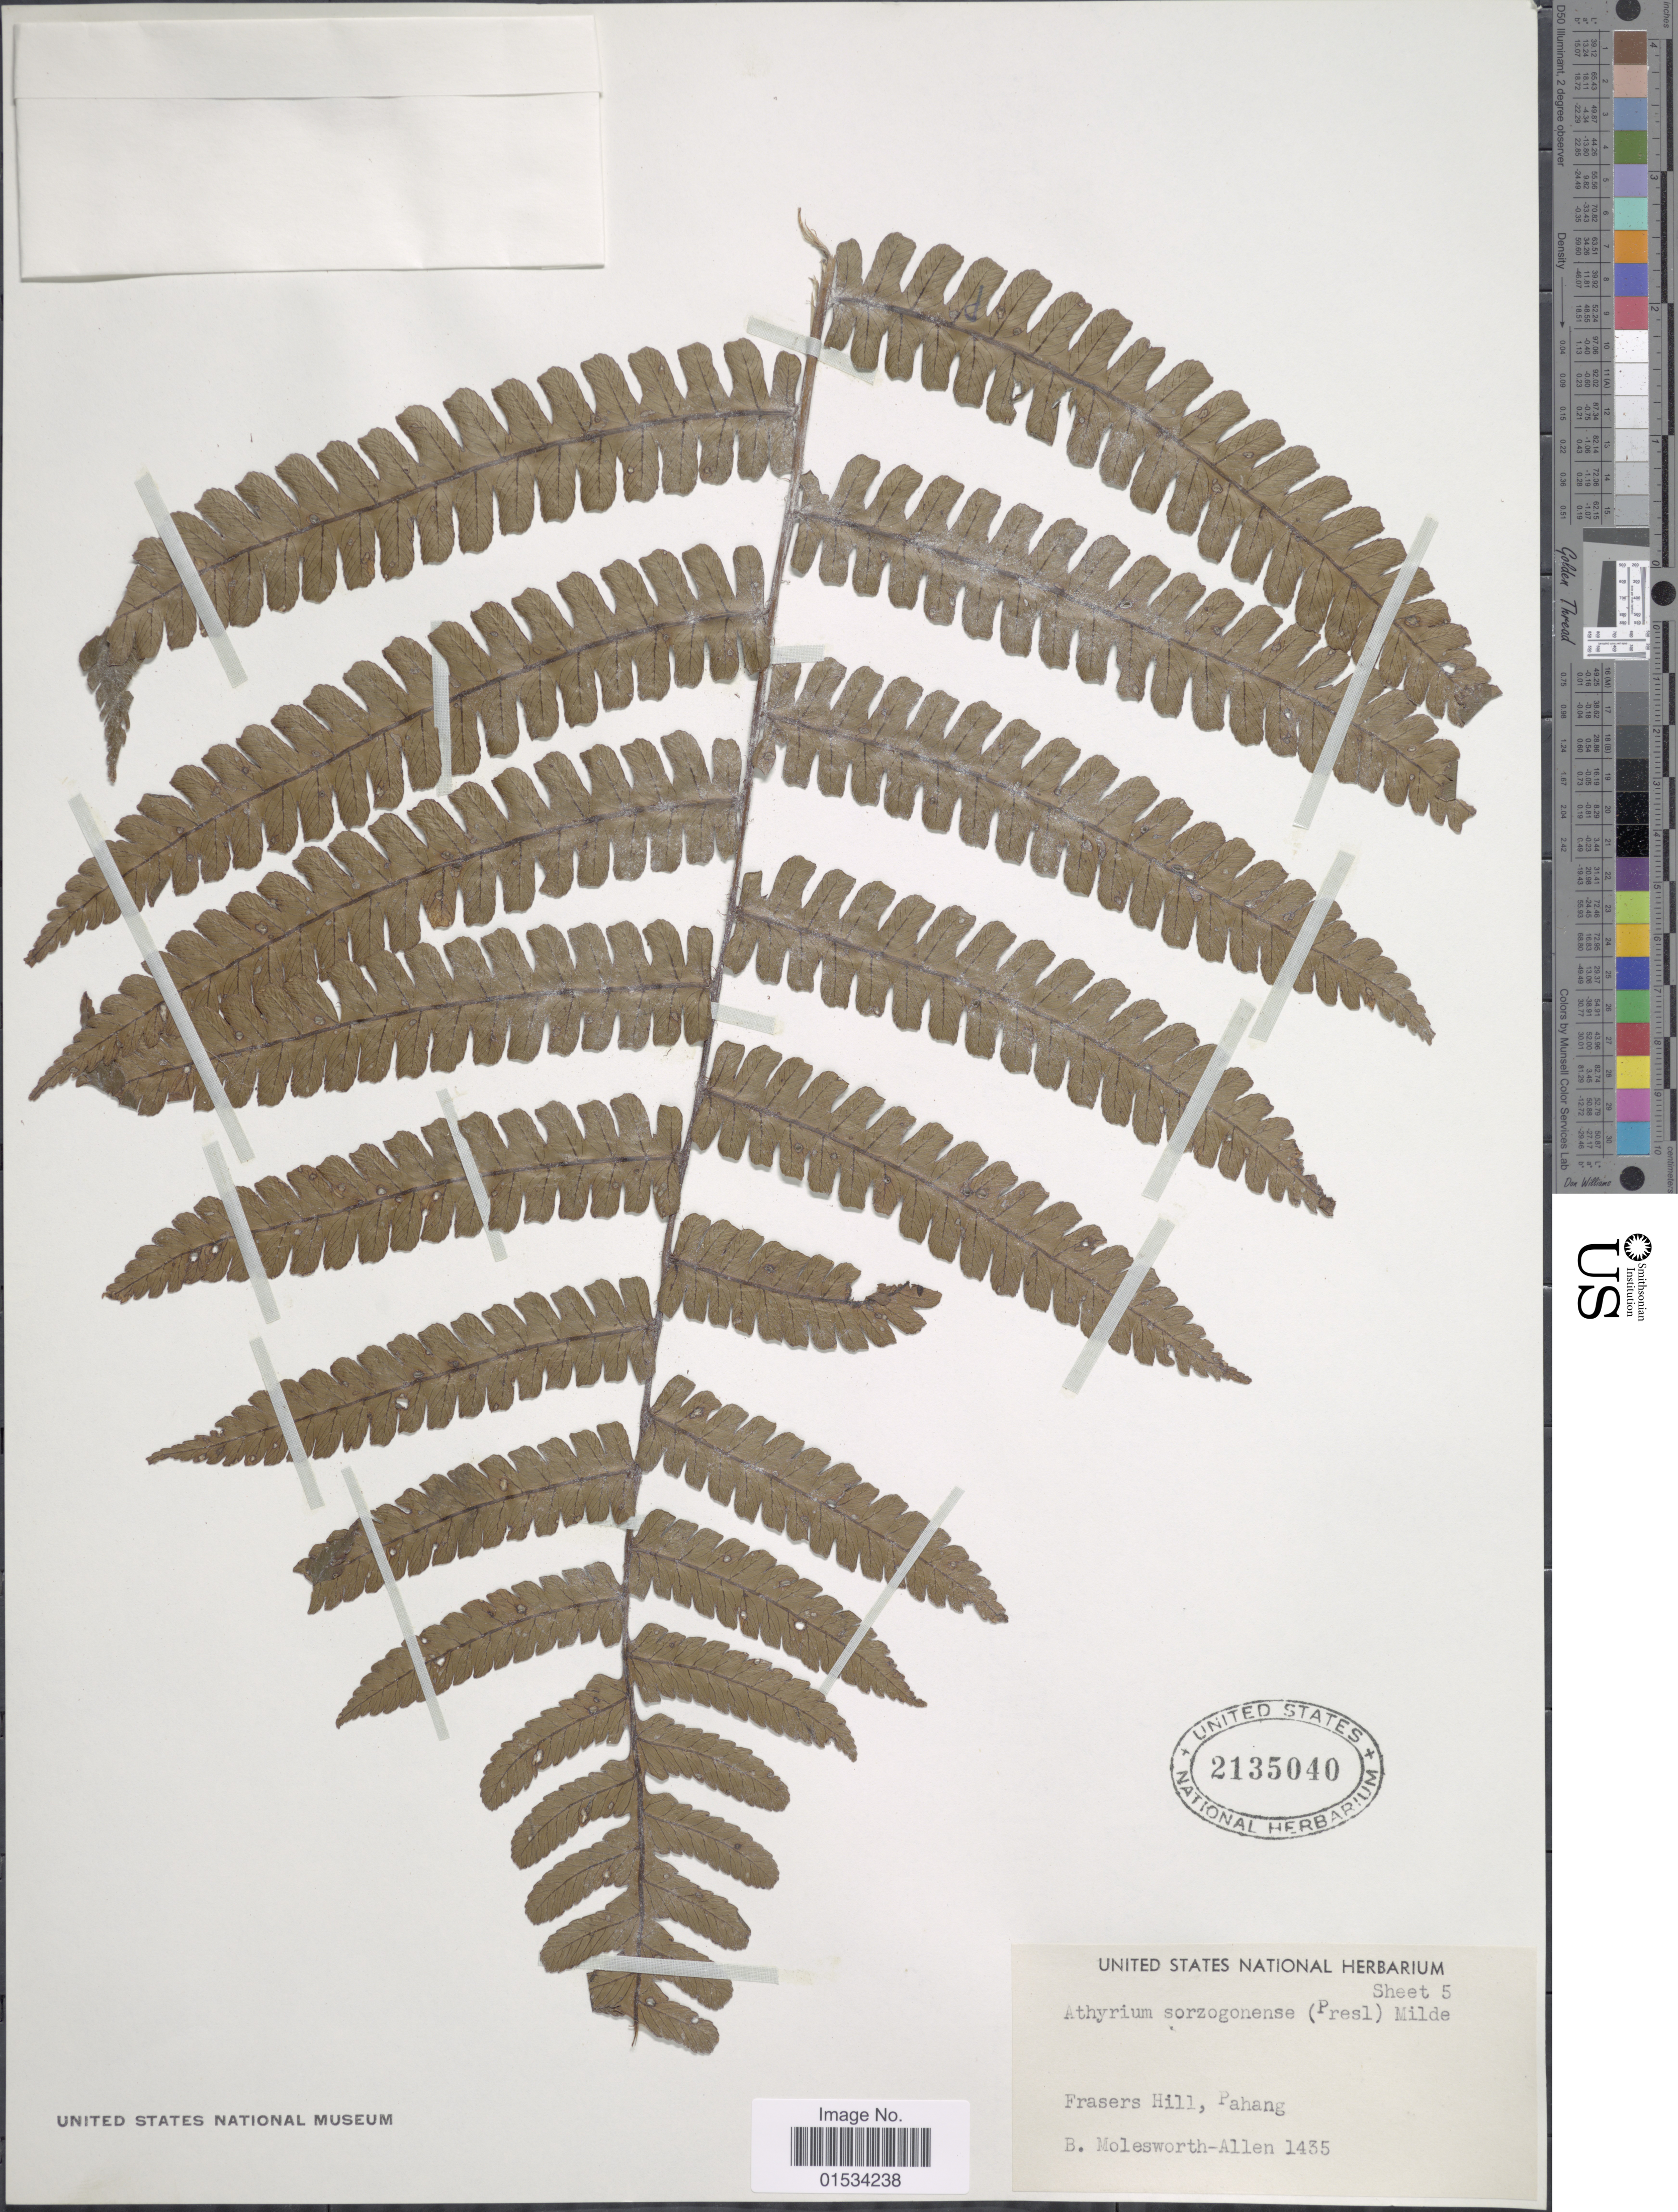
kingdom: Plantae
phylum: Tracheophyta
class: Polypodiopsida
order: Polypodiales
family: Athyriaceae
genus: Diplazium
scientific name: Diplazium sorzogonense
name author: (C. Presl) C. Presl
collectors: B. E. G. Molesworth-Allen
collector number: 1435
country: Malaysia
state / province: Pahang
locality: Frasers Hill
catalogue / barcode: US 2135040